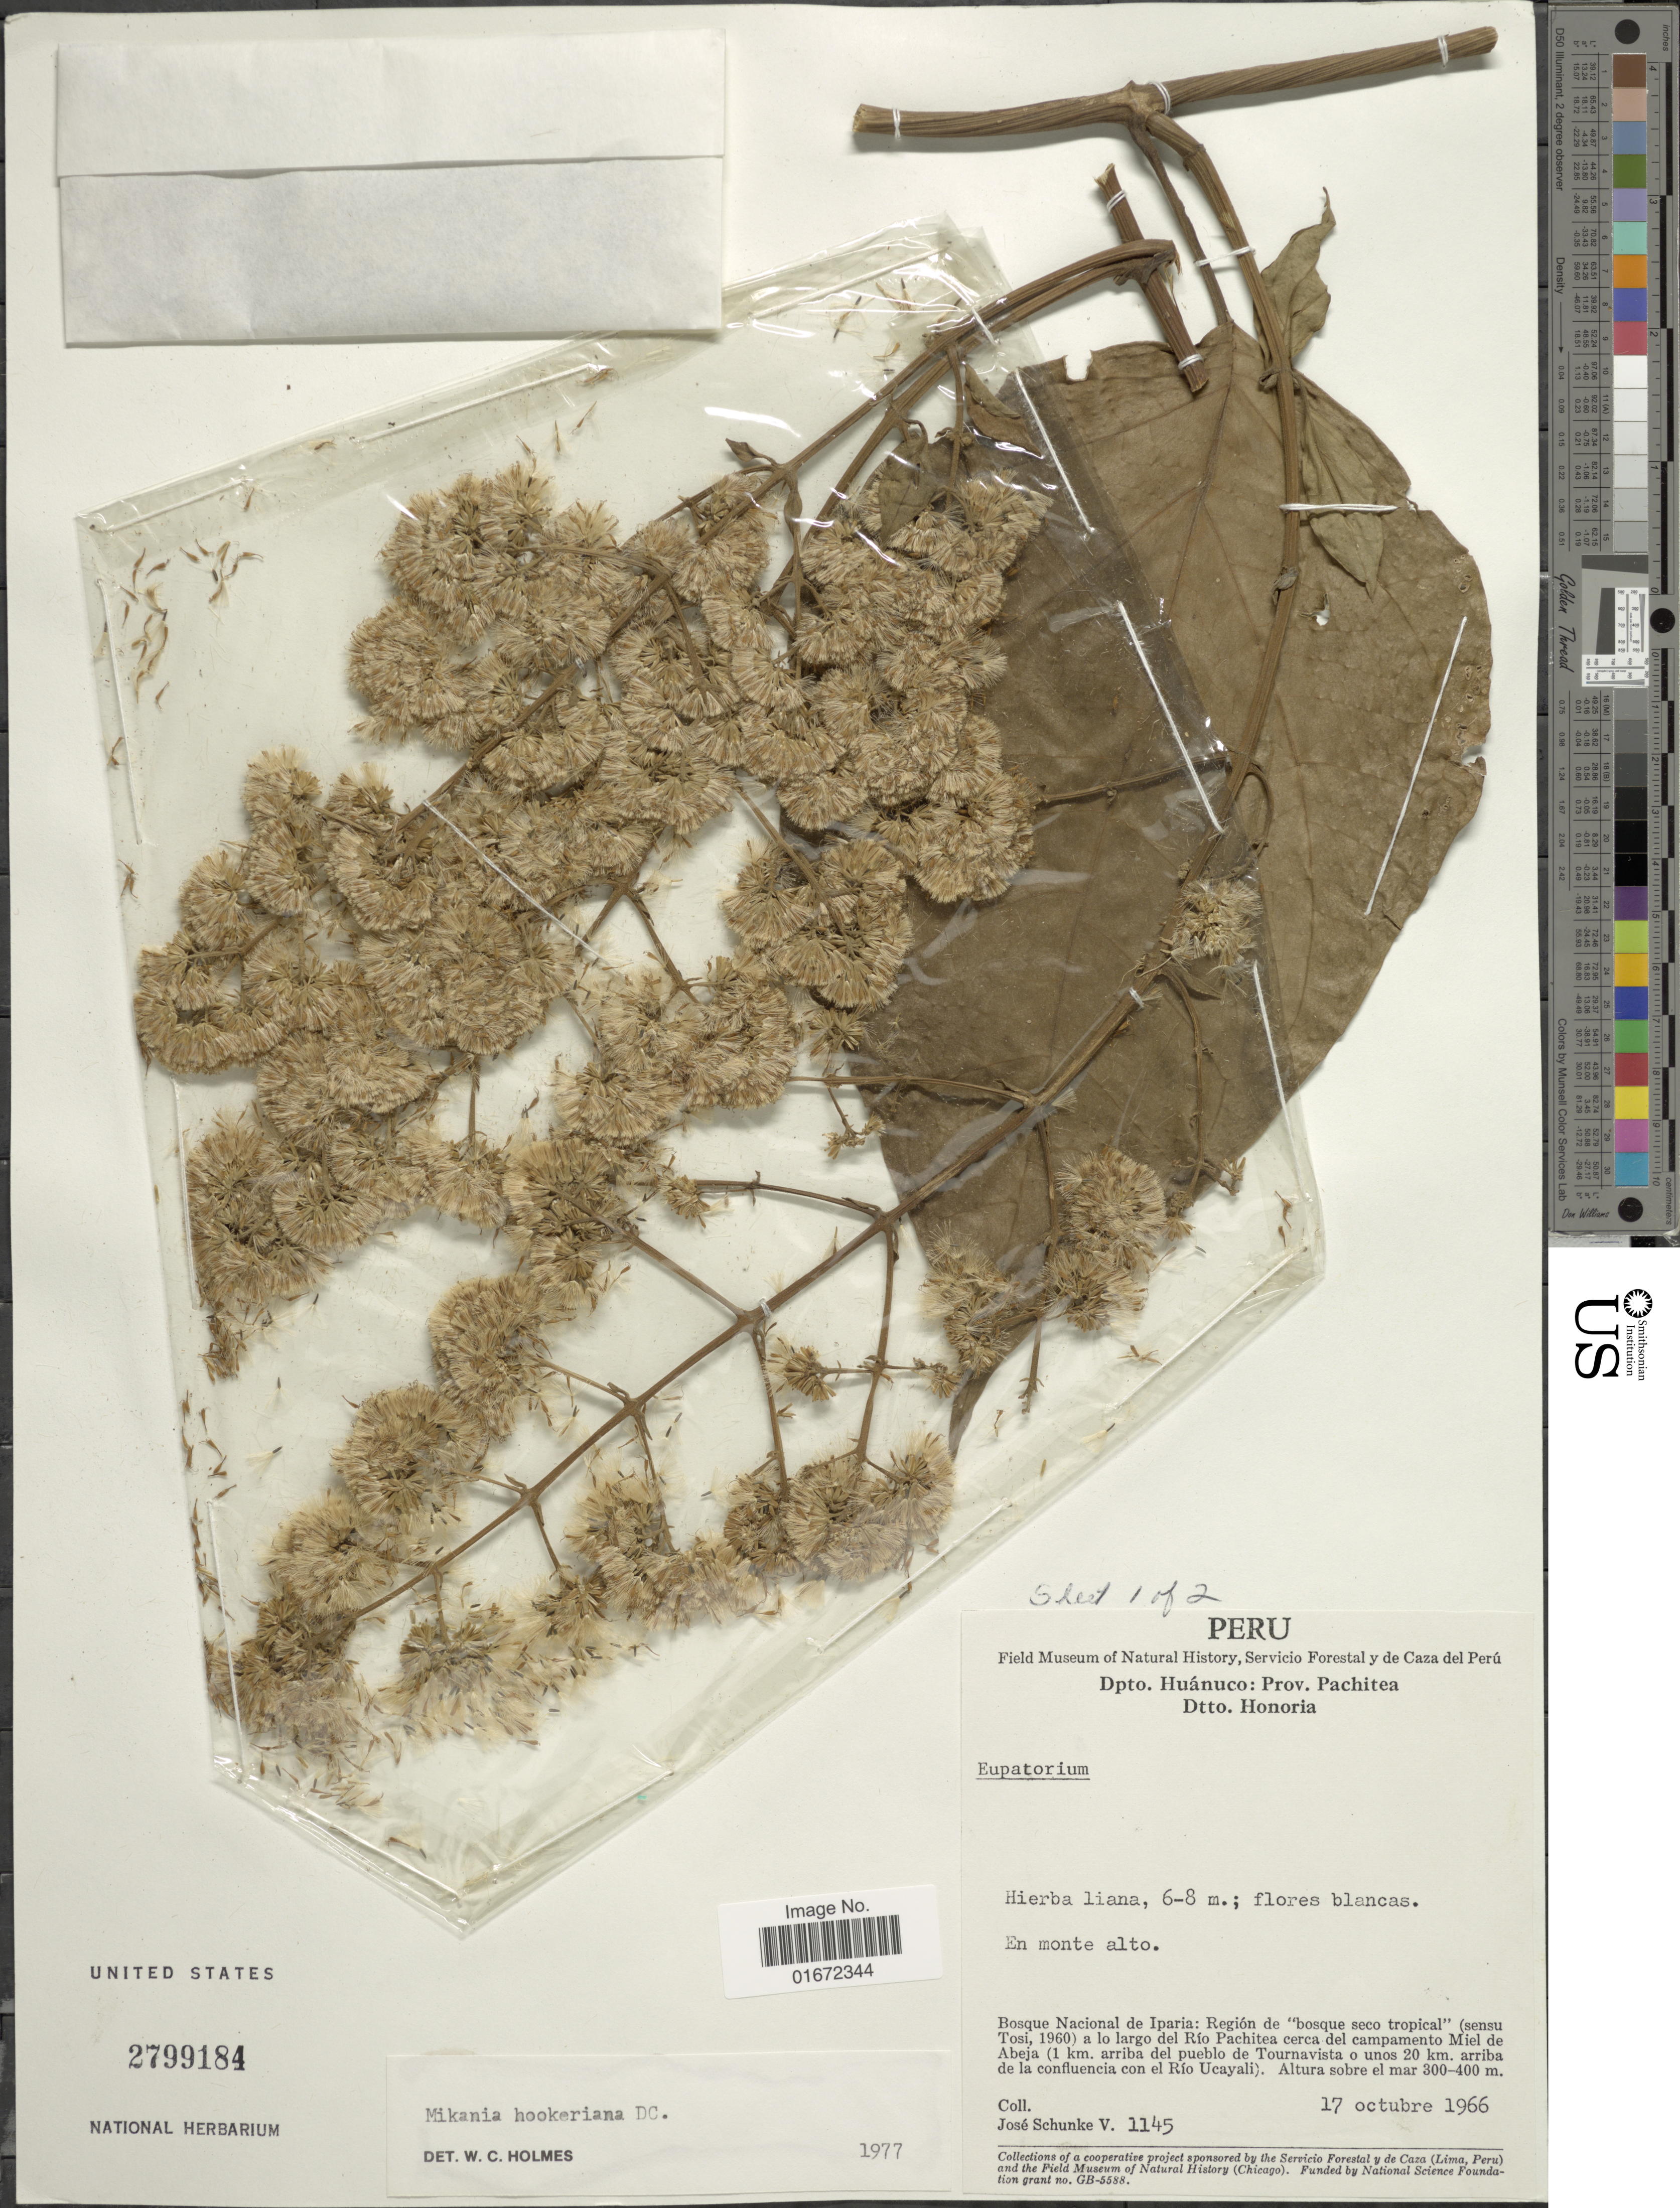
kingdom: Plantae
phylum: Tracheophyta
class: Magnoliopsida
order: Asterales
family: Asteraceae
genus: Mikania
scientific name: Mikania hookeriana var. platyphylla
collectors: J. Schunke Vigo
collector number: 1145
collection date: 1966-10-17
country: Peru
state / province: Huánuco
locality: Dpto. Huánuco: Prov. Pachitea. Dtto. Honoria. Bosque Nacional de Iparia: Región de "bosque seco tropical" (sensu Tosi, 1960) a lo largo del Río Pachitea cerca del campamento Miel de Abeja (1 km. arriba del pueblo de Tournavista o unos 20 km. arriba de la confluencia con el Río Ucayali)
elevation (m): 300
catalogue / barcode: US 2799184